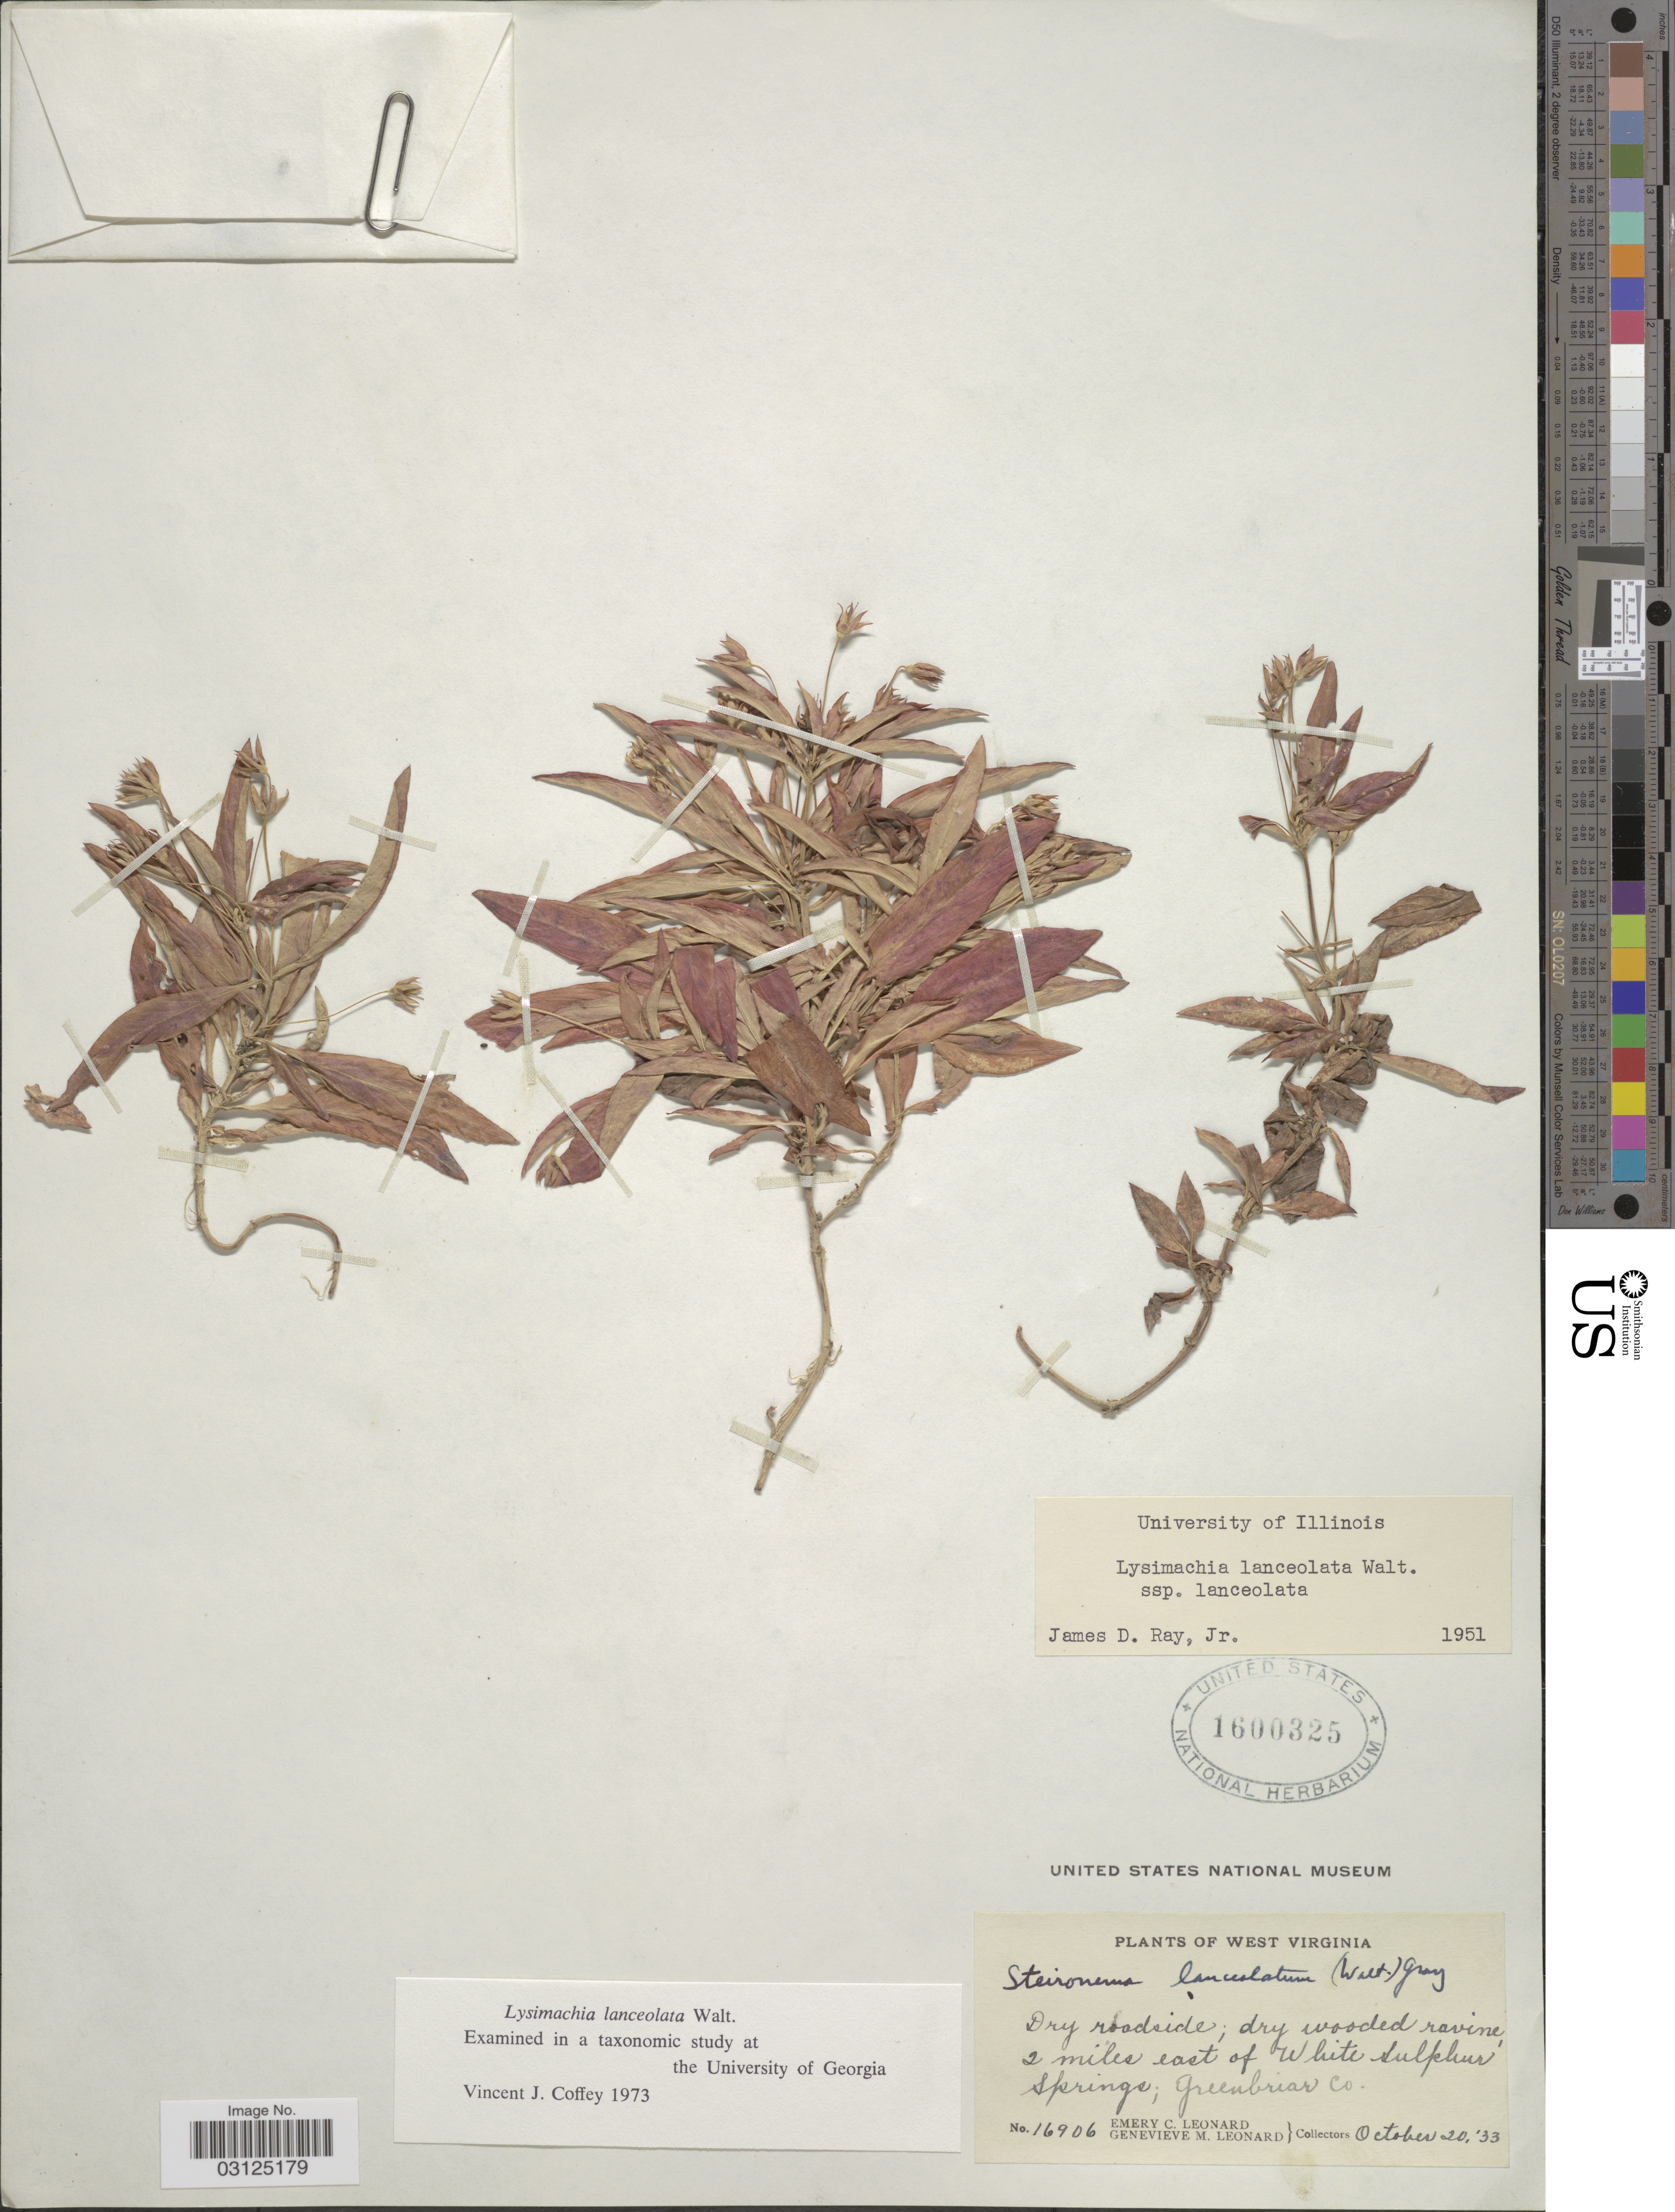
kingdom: Plantae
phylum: Tracheophyta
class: Magnoliopsida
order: Ericales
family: Primulaceae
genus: Lysimachia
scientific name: Lysimachia lanceolata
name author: Walter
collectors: E. C. Leonard & G. M. Leonard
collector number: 16906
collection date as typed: Transcribed d/m/y: 20/10/33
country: United States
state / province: West Virginia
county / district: Greenbrier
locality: Dry roadside; dry wooded ravine, 2 miles east of White Sulphur Springs; Greenbriar Co.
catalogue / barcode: US 1600325